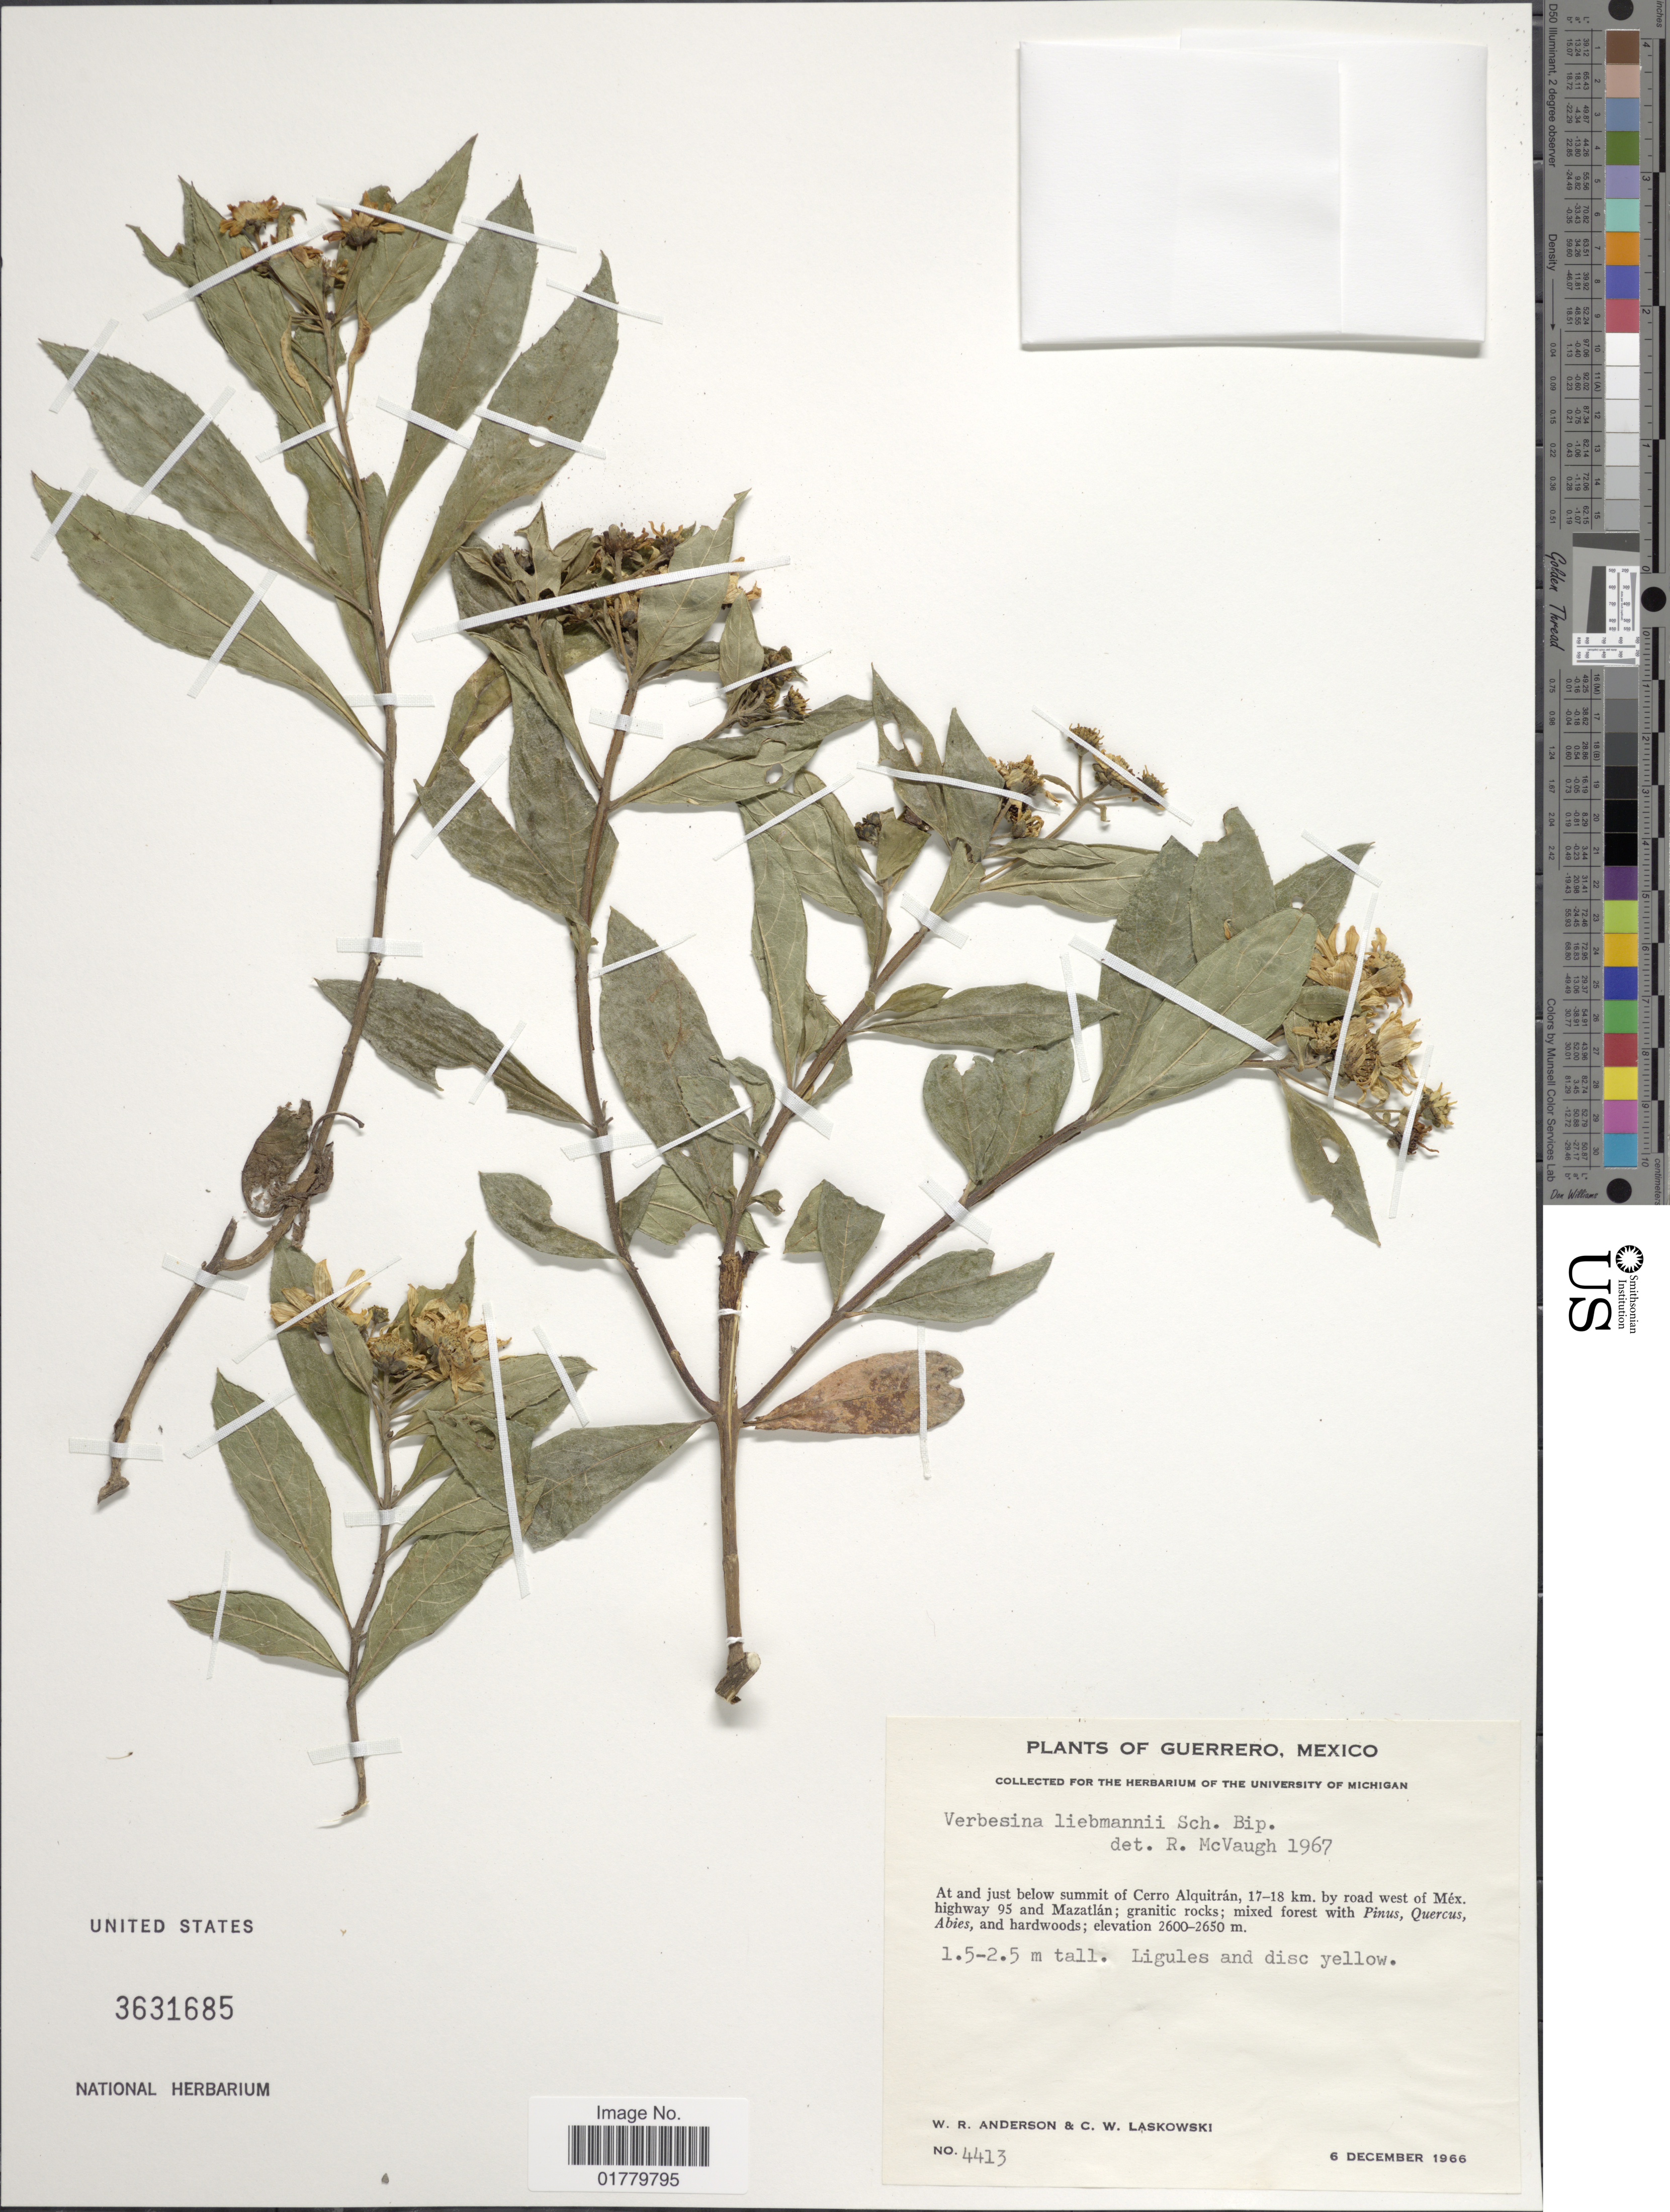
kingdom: Plantae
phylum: Tracheophyta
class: Magnoliopsida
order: Asterales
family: Asteraceae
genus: Verbesina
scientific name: Verbesina liebmannii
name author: Sch. Bip. ex Klatt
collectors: W. Anderson & C. Laskowski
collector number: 4413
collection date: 1966-12-06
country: Mexico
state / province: Guerrero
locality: At and just below summit of Cerro Alquitrán, 17-18 km. by road west of Méx. highway 95 and Mazatlán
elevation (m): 2600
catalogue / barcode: US 3631685